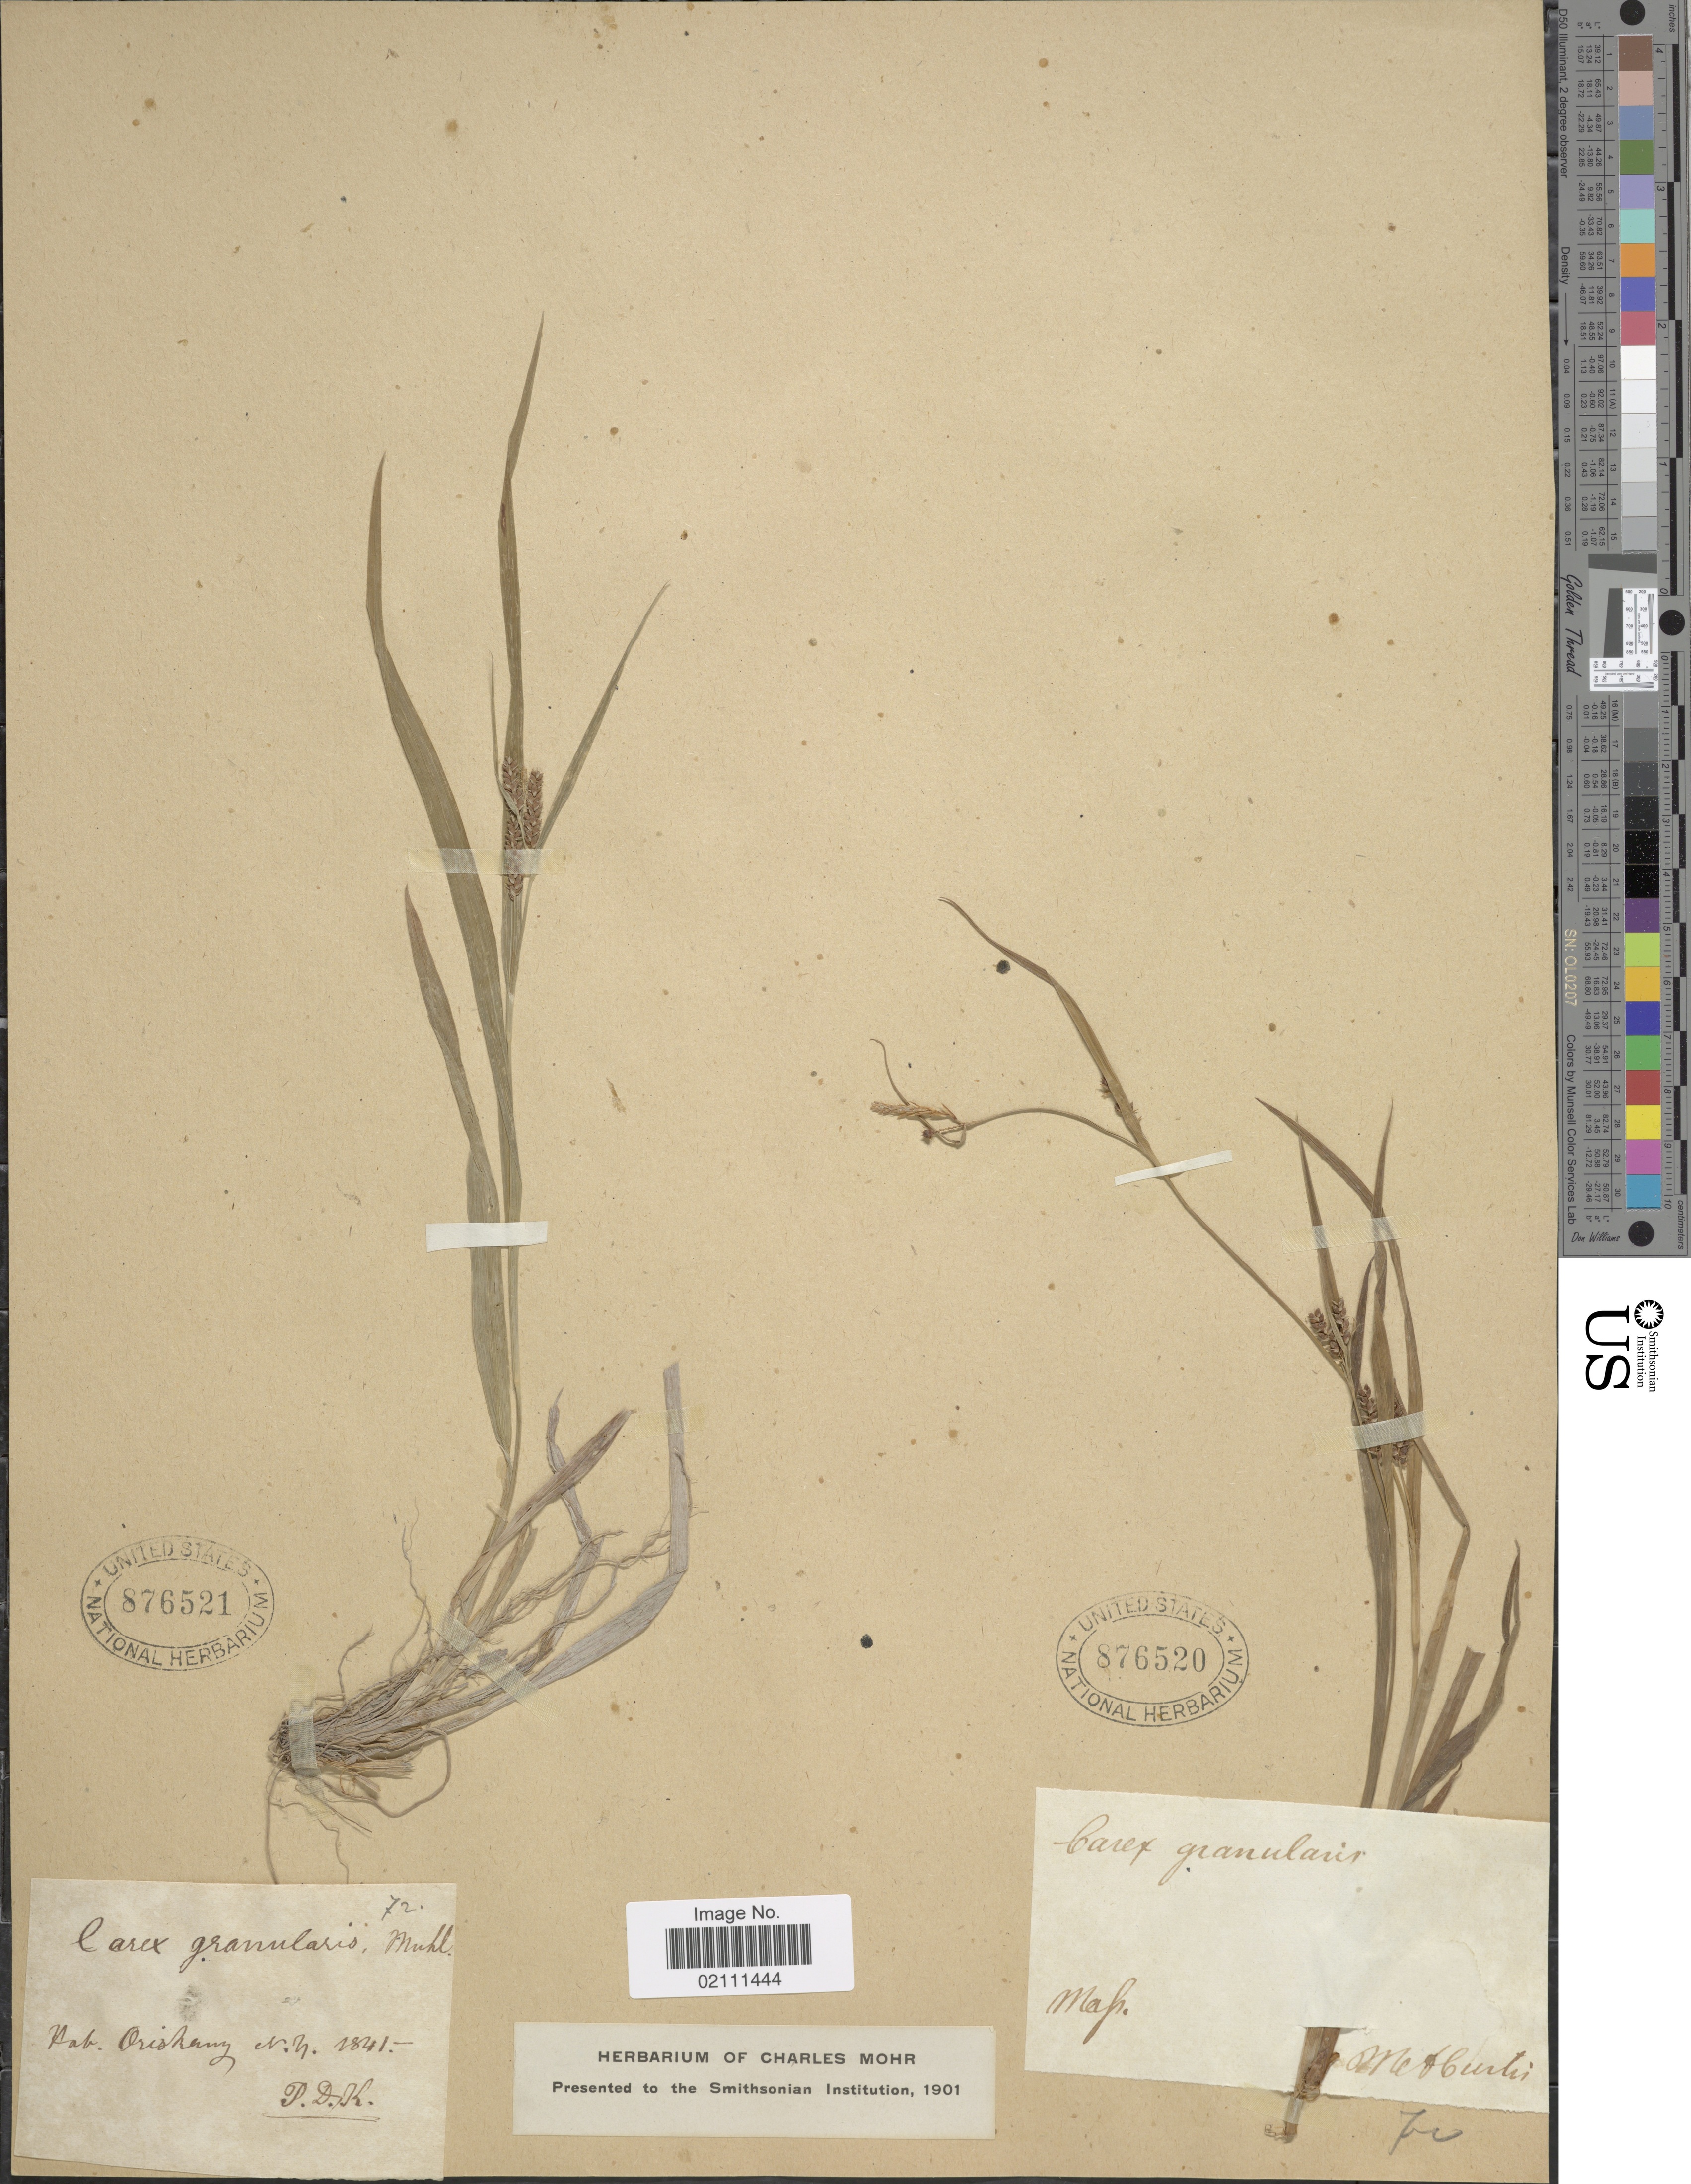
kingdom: Plantae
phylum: Tracheophyta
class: Liliopsida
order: Poales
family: Cyperaceae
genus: Carex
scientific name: Carex granularis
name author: Muhl. ex Willd.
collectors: P. D. Knieskern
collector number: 72?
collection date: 1841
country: United States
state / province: New York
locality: Oriskany.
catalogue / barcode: US 876521